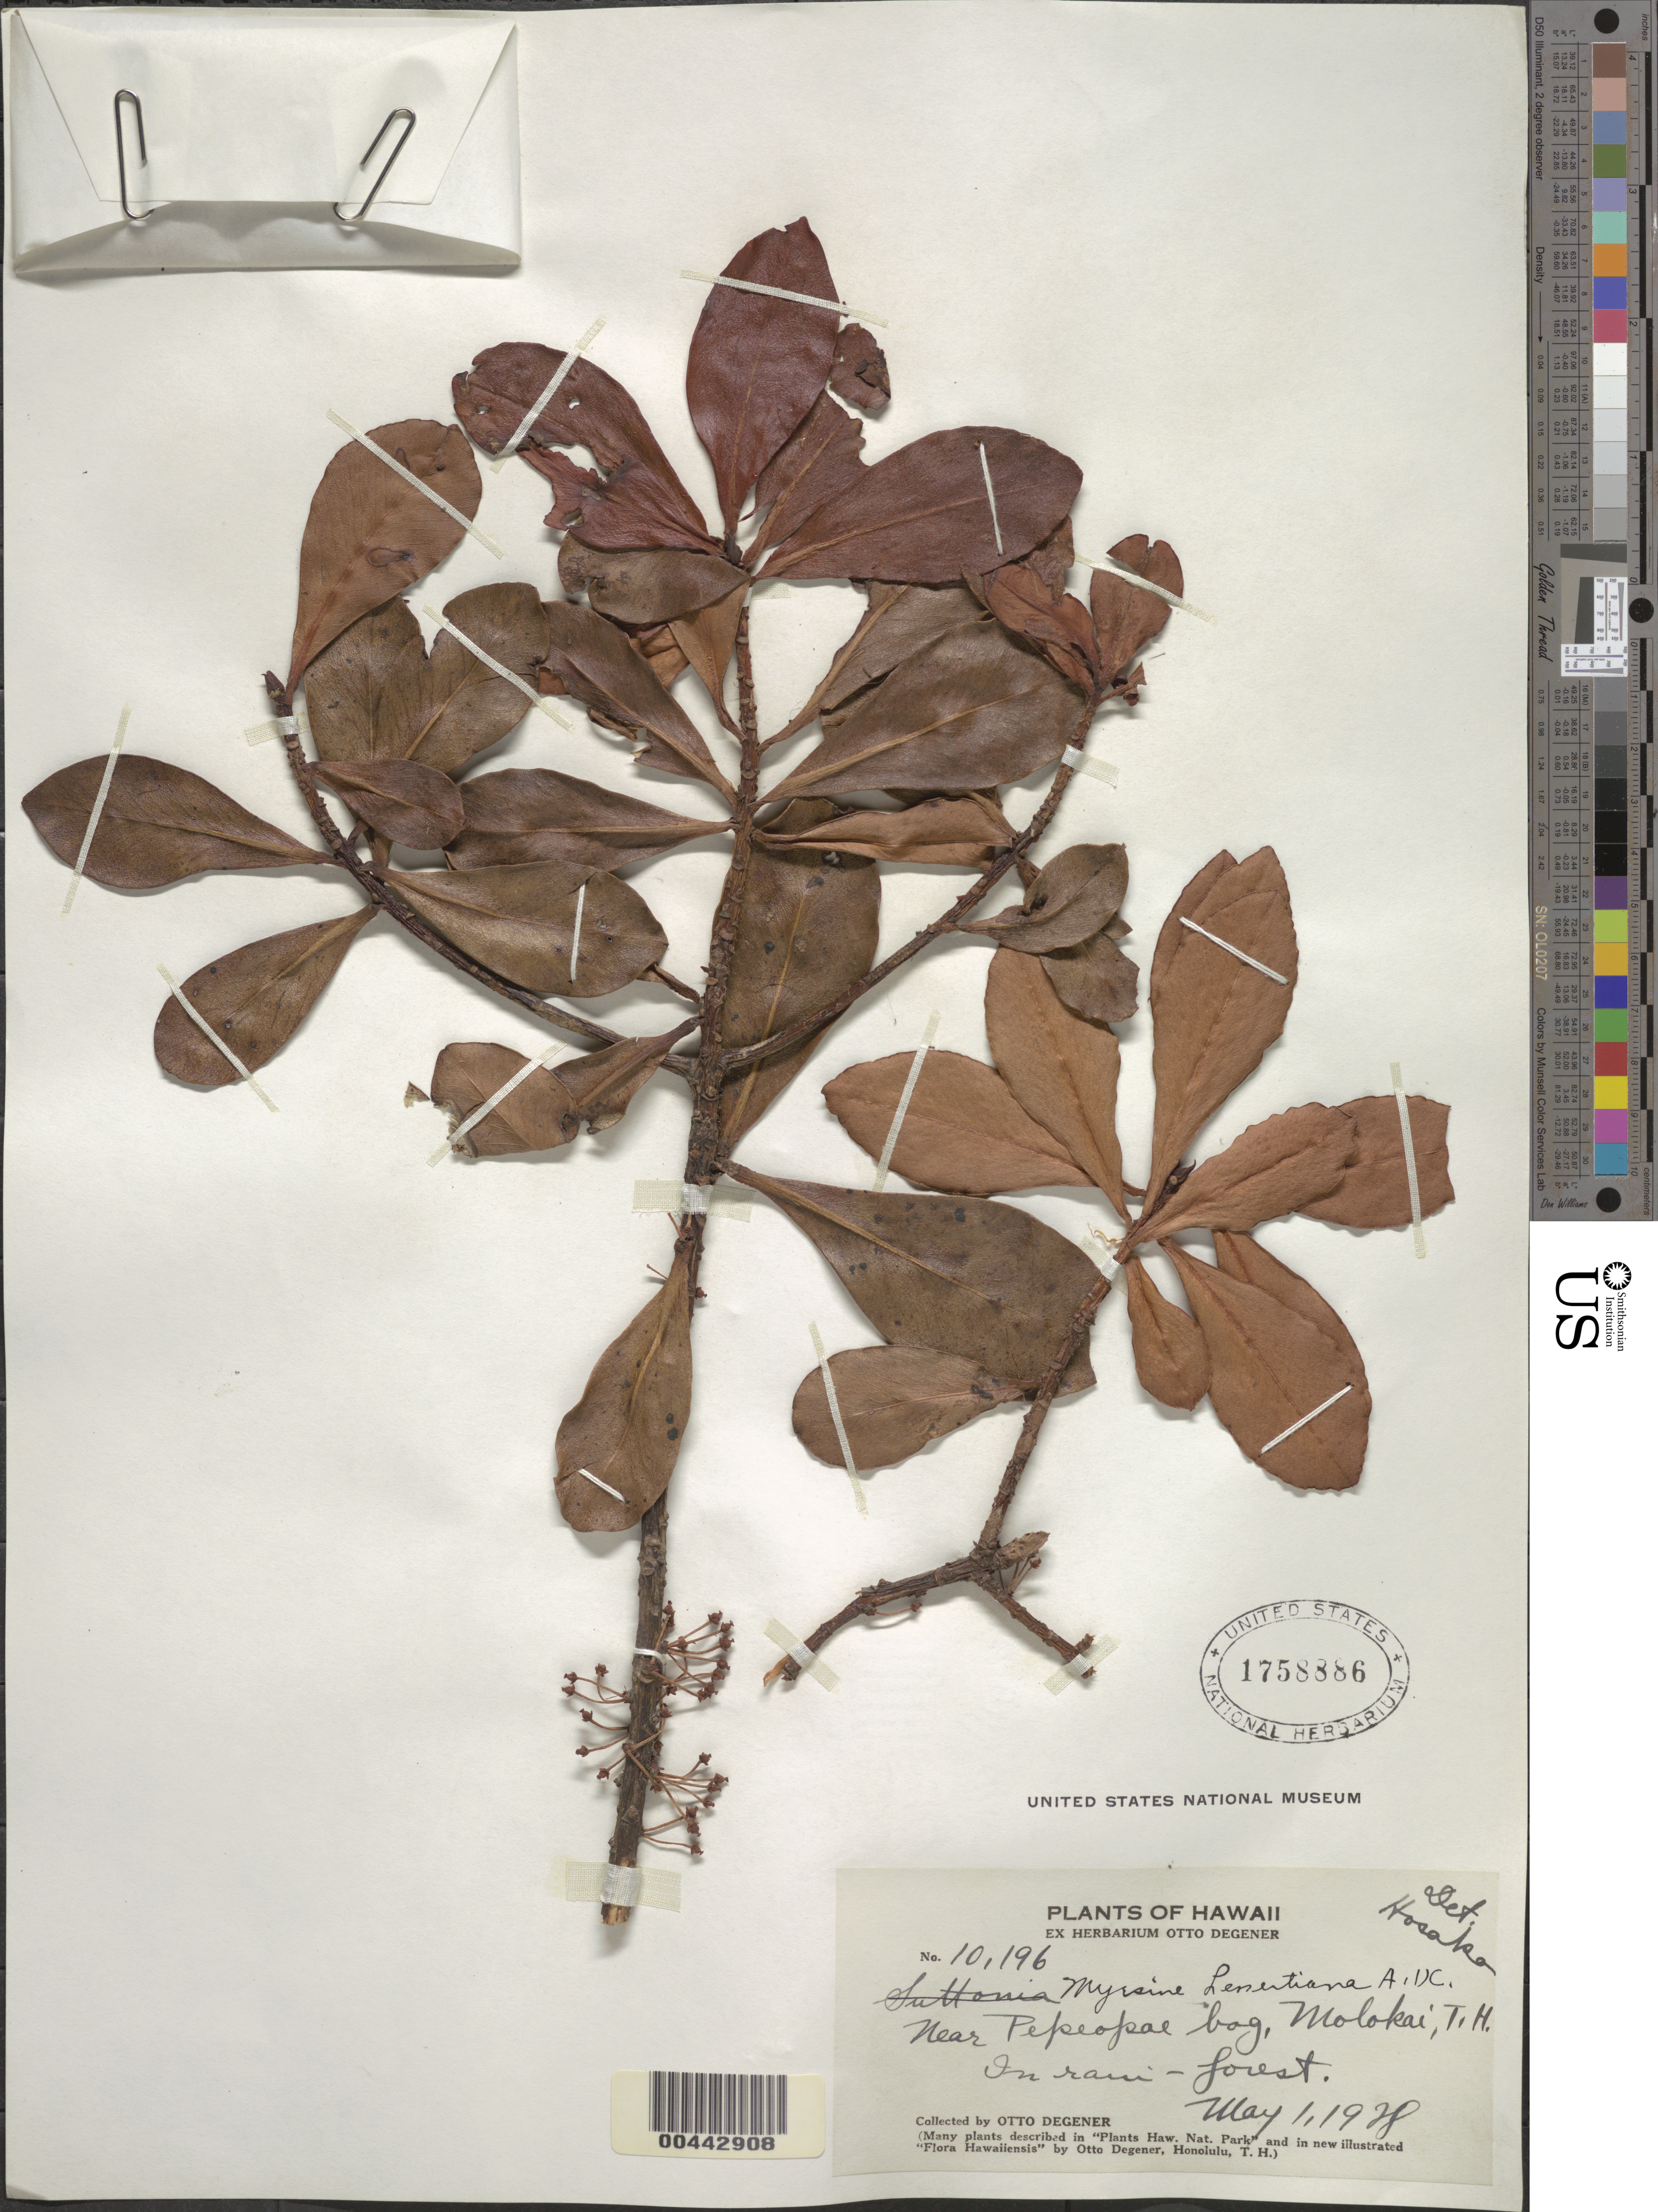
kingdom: Plantae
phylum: Tracheophyta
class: Magnoliopsida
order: Ericales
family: Primulaceae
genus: Myrsine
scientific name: Myrsine lessertiana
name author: A. DC.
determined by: Hosaka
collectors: O. Degener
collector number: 10196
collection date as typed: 1 May 1928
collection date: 1928-05-01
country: United States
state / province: Hawaii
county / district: Maui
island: Moloka'i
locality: Near Pepeopae bog, in rain forest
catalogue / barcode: US 1758886